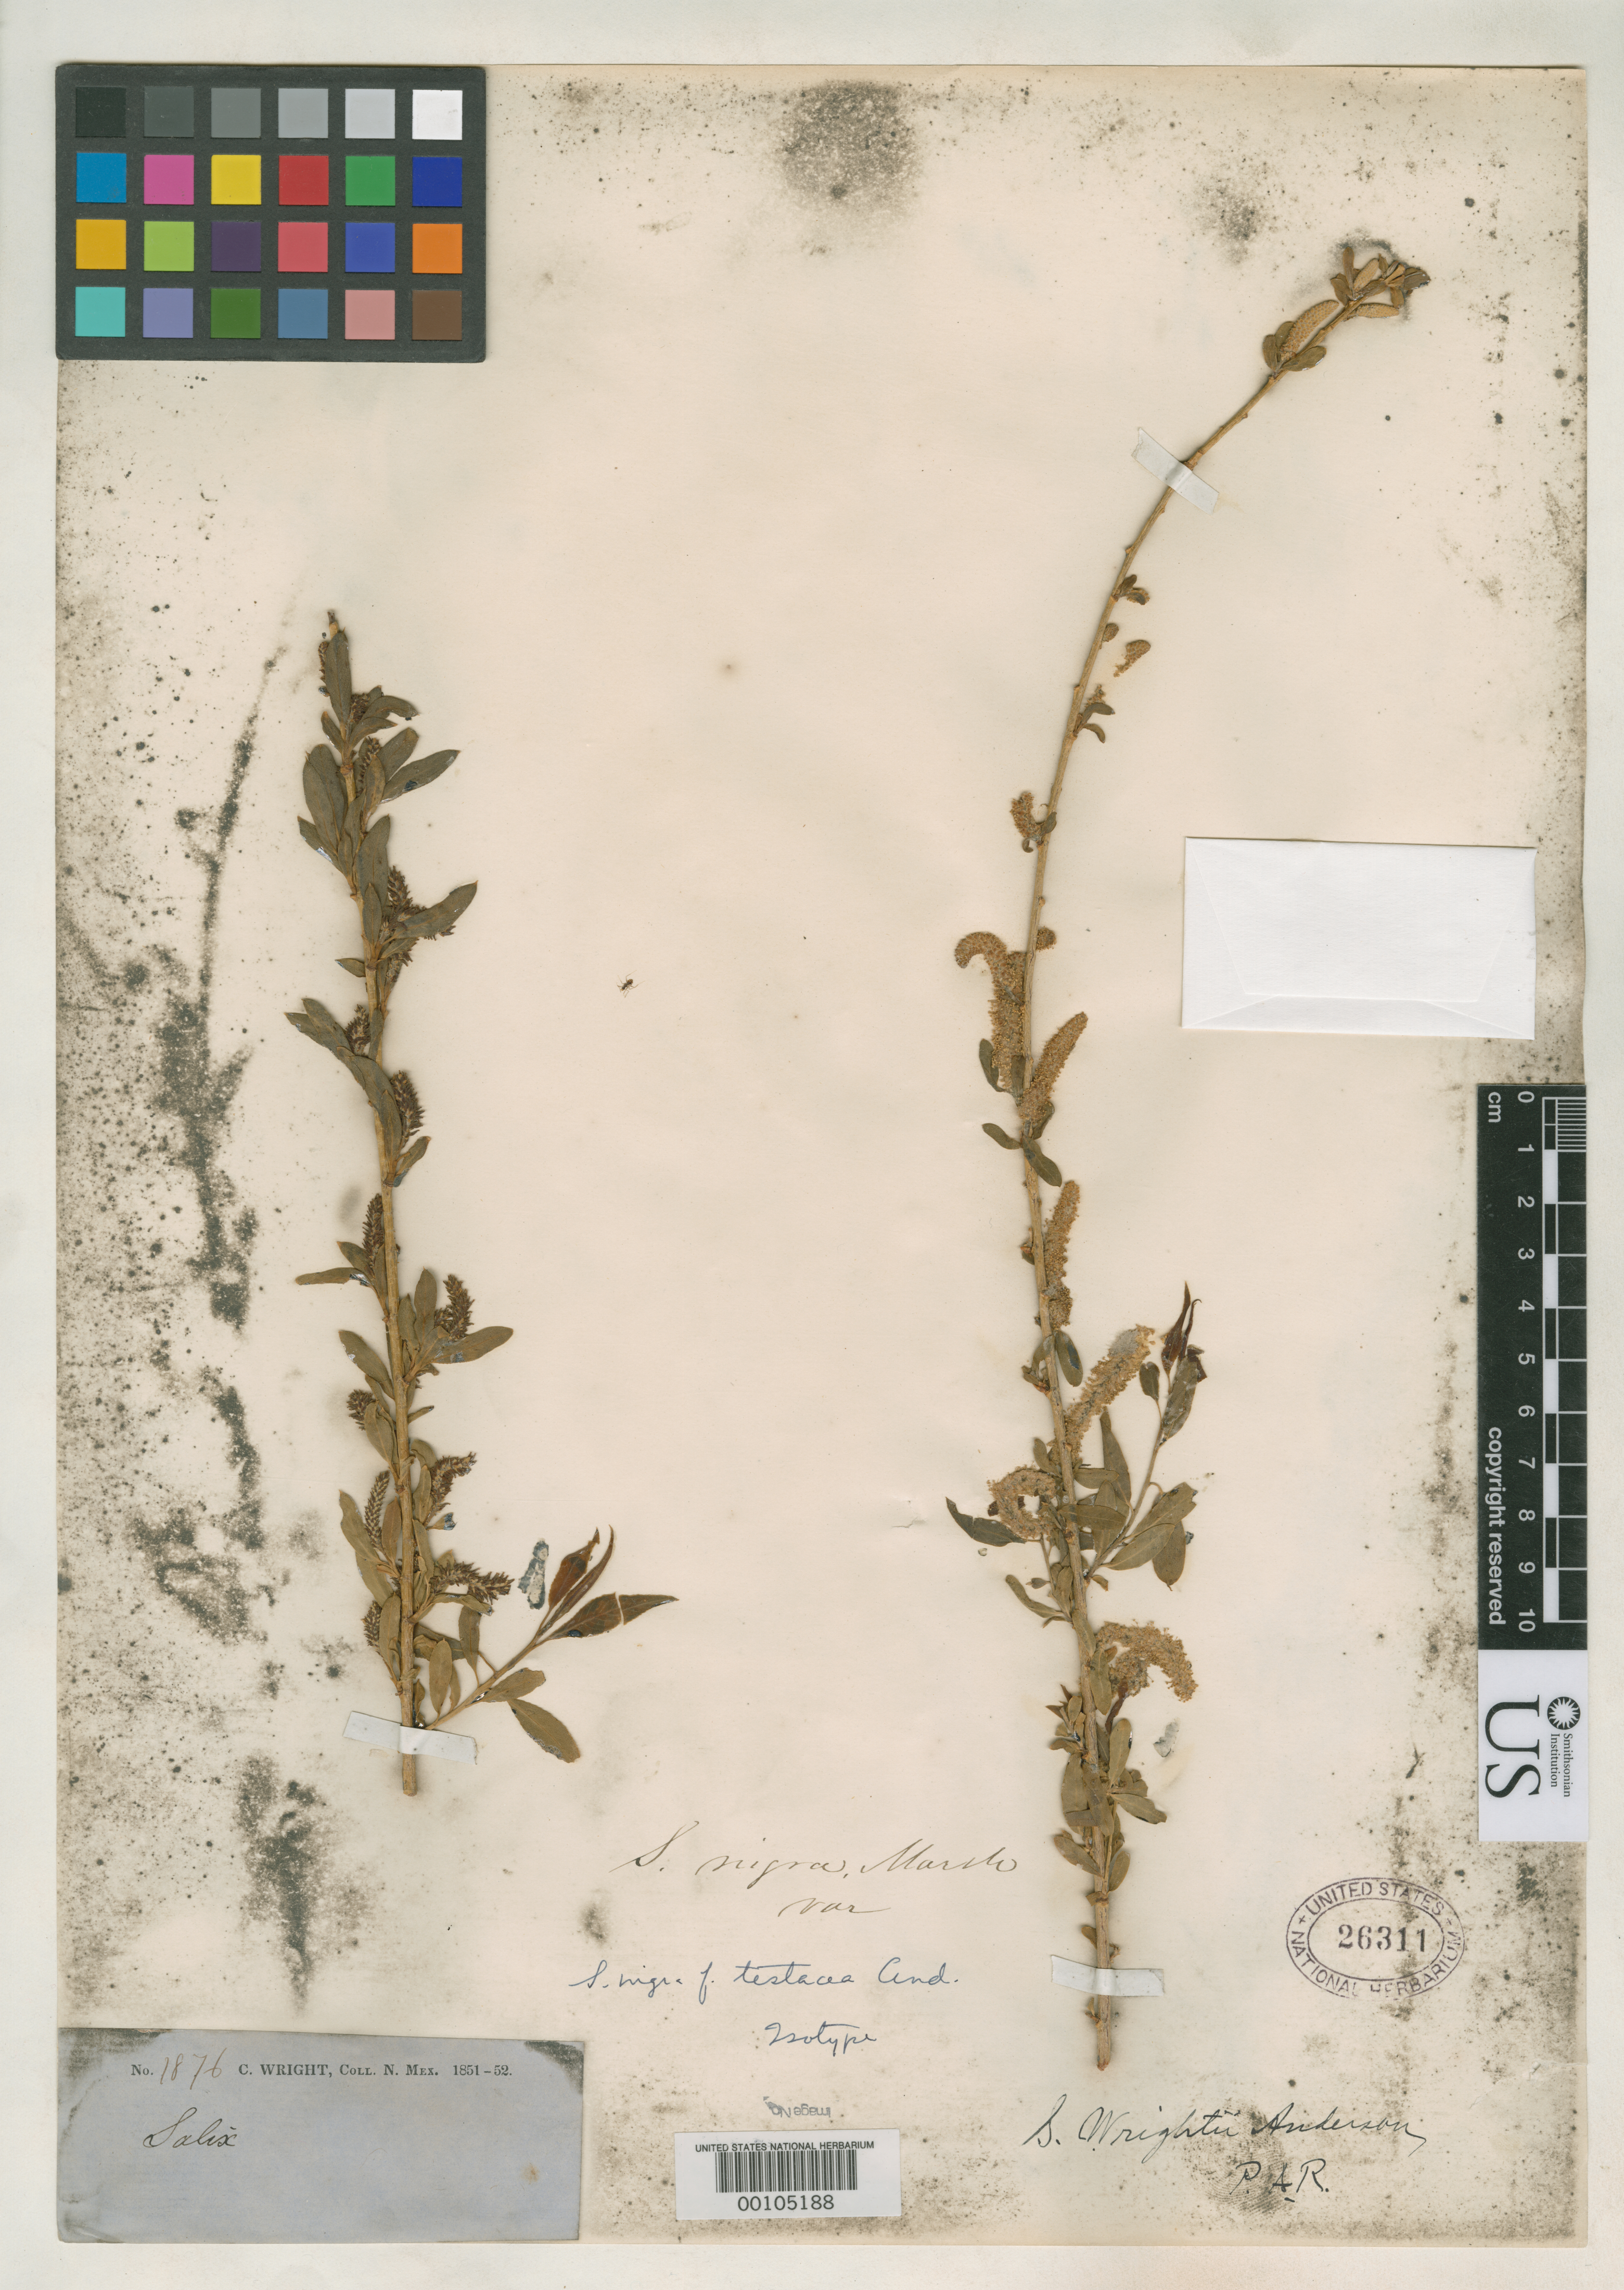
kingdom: Plantae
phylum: Tracheophyta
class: Magnoliopsida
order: Malpighiales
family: Salicaceae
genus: Salix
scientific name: Salix nigra f. testacea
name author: Andersson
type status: Isotype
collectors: C. Wright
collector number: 1876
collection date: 1851/1852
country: United States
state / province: New Mexico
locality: "N. Mex." [=northern Mexico or New Mexico? either way possibly referring to present-day Arizona or Texas]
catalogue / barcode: US 26311